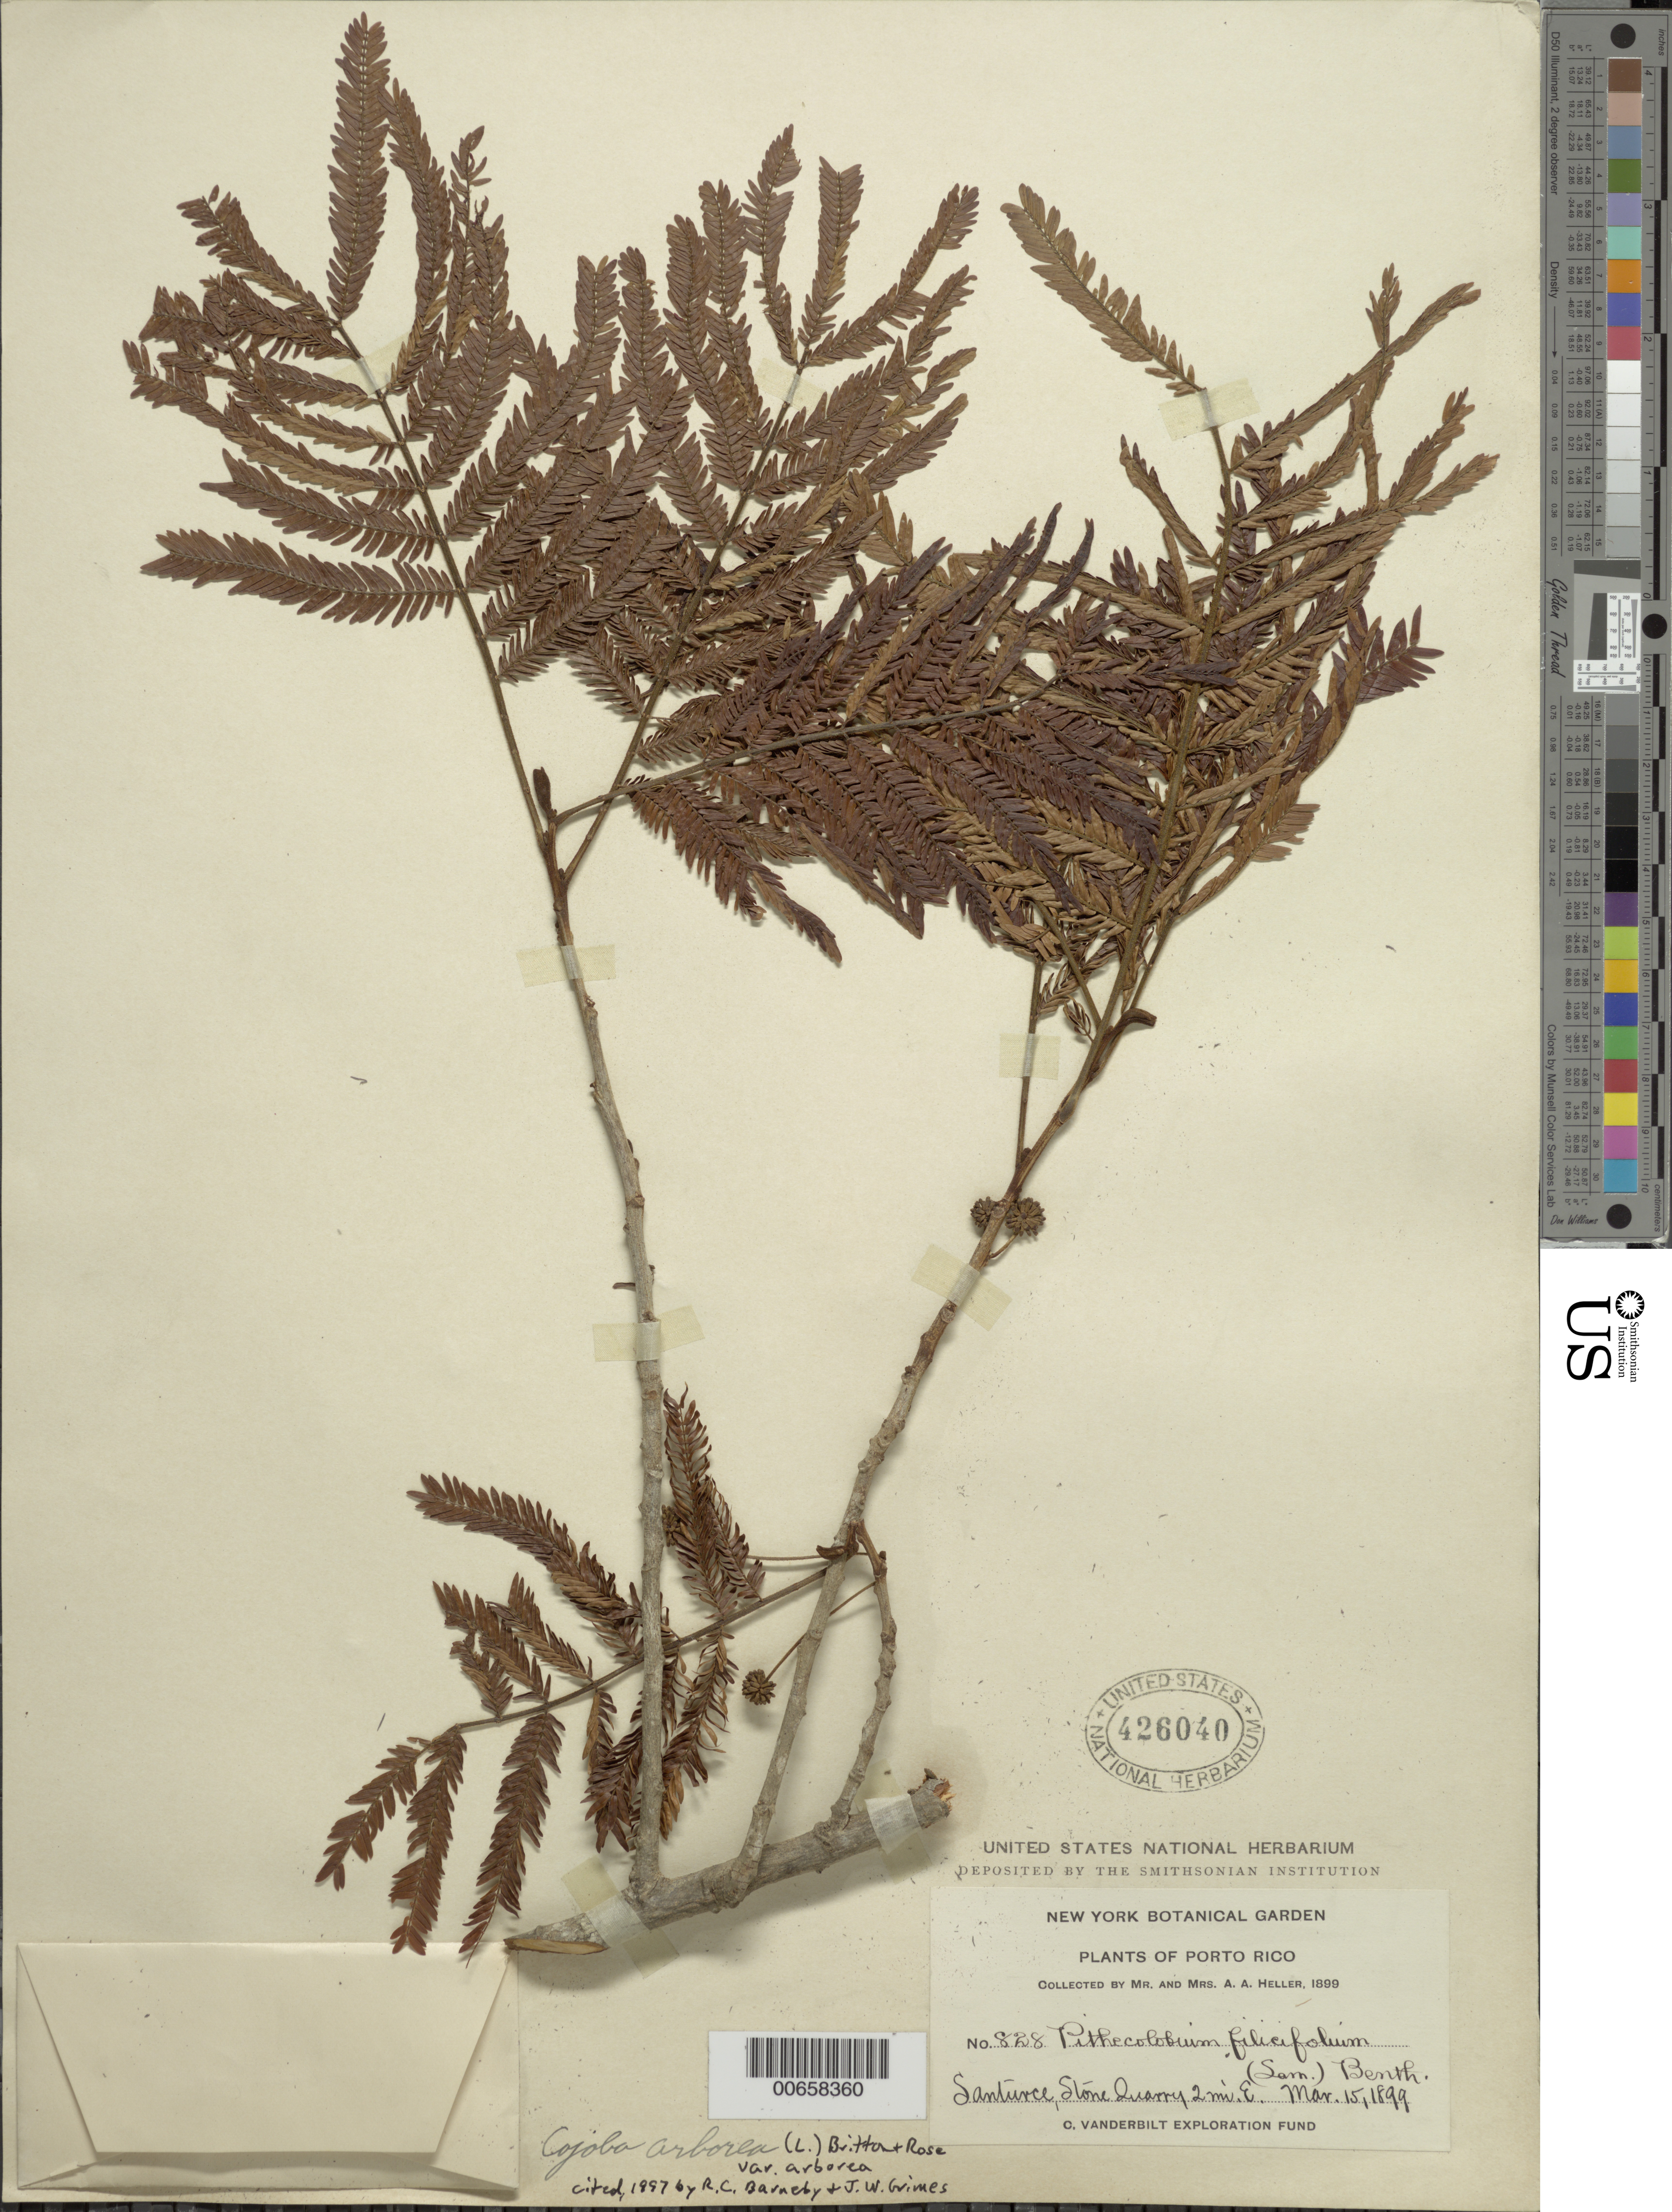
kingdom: Plantae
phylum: Tracheophyta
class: Magnoliopsida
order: Fabales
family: Fabaceae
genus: Cojoba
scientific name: Cojoba arborea var. arborea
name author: (L.) Britton & Rose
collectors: A. A. Heller & -- Heller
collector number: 828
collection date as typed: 15 Mar 1899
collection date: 1899-03-15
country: Puerto Rico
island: Greater Antilles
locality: Santurce, Stone Quarry 2 mi E of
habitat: Stone quarry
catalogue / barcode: US 426040